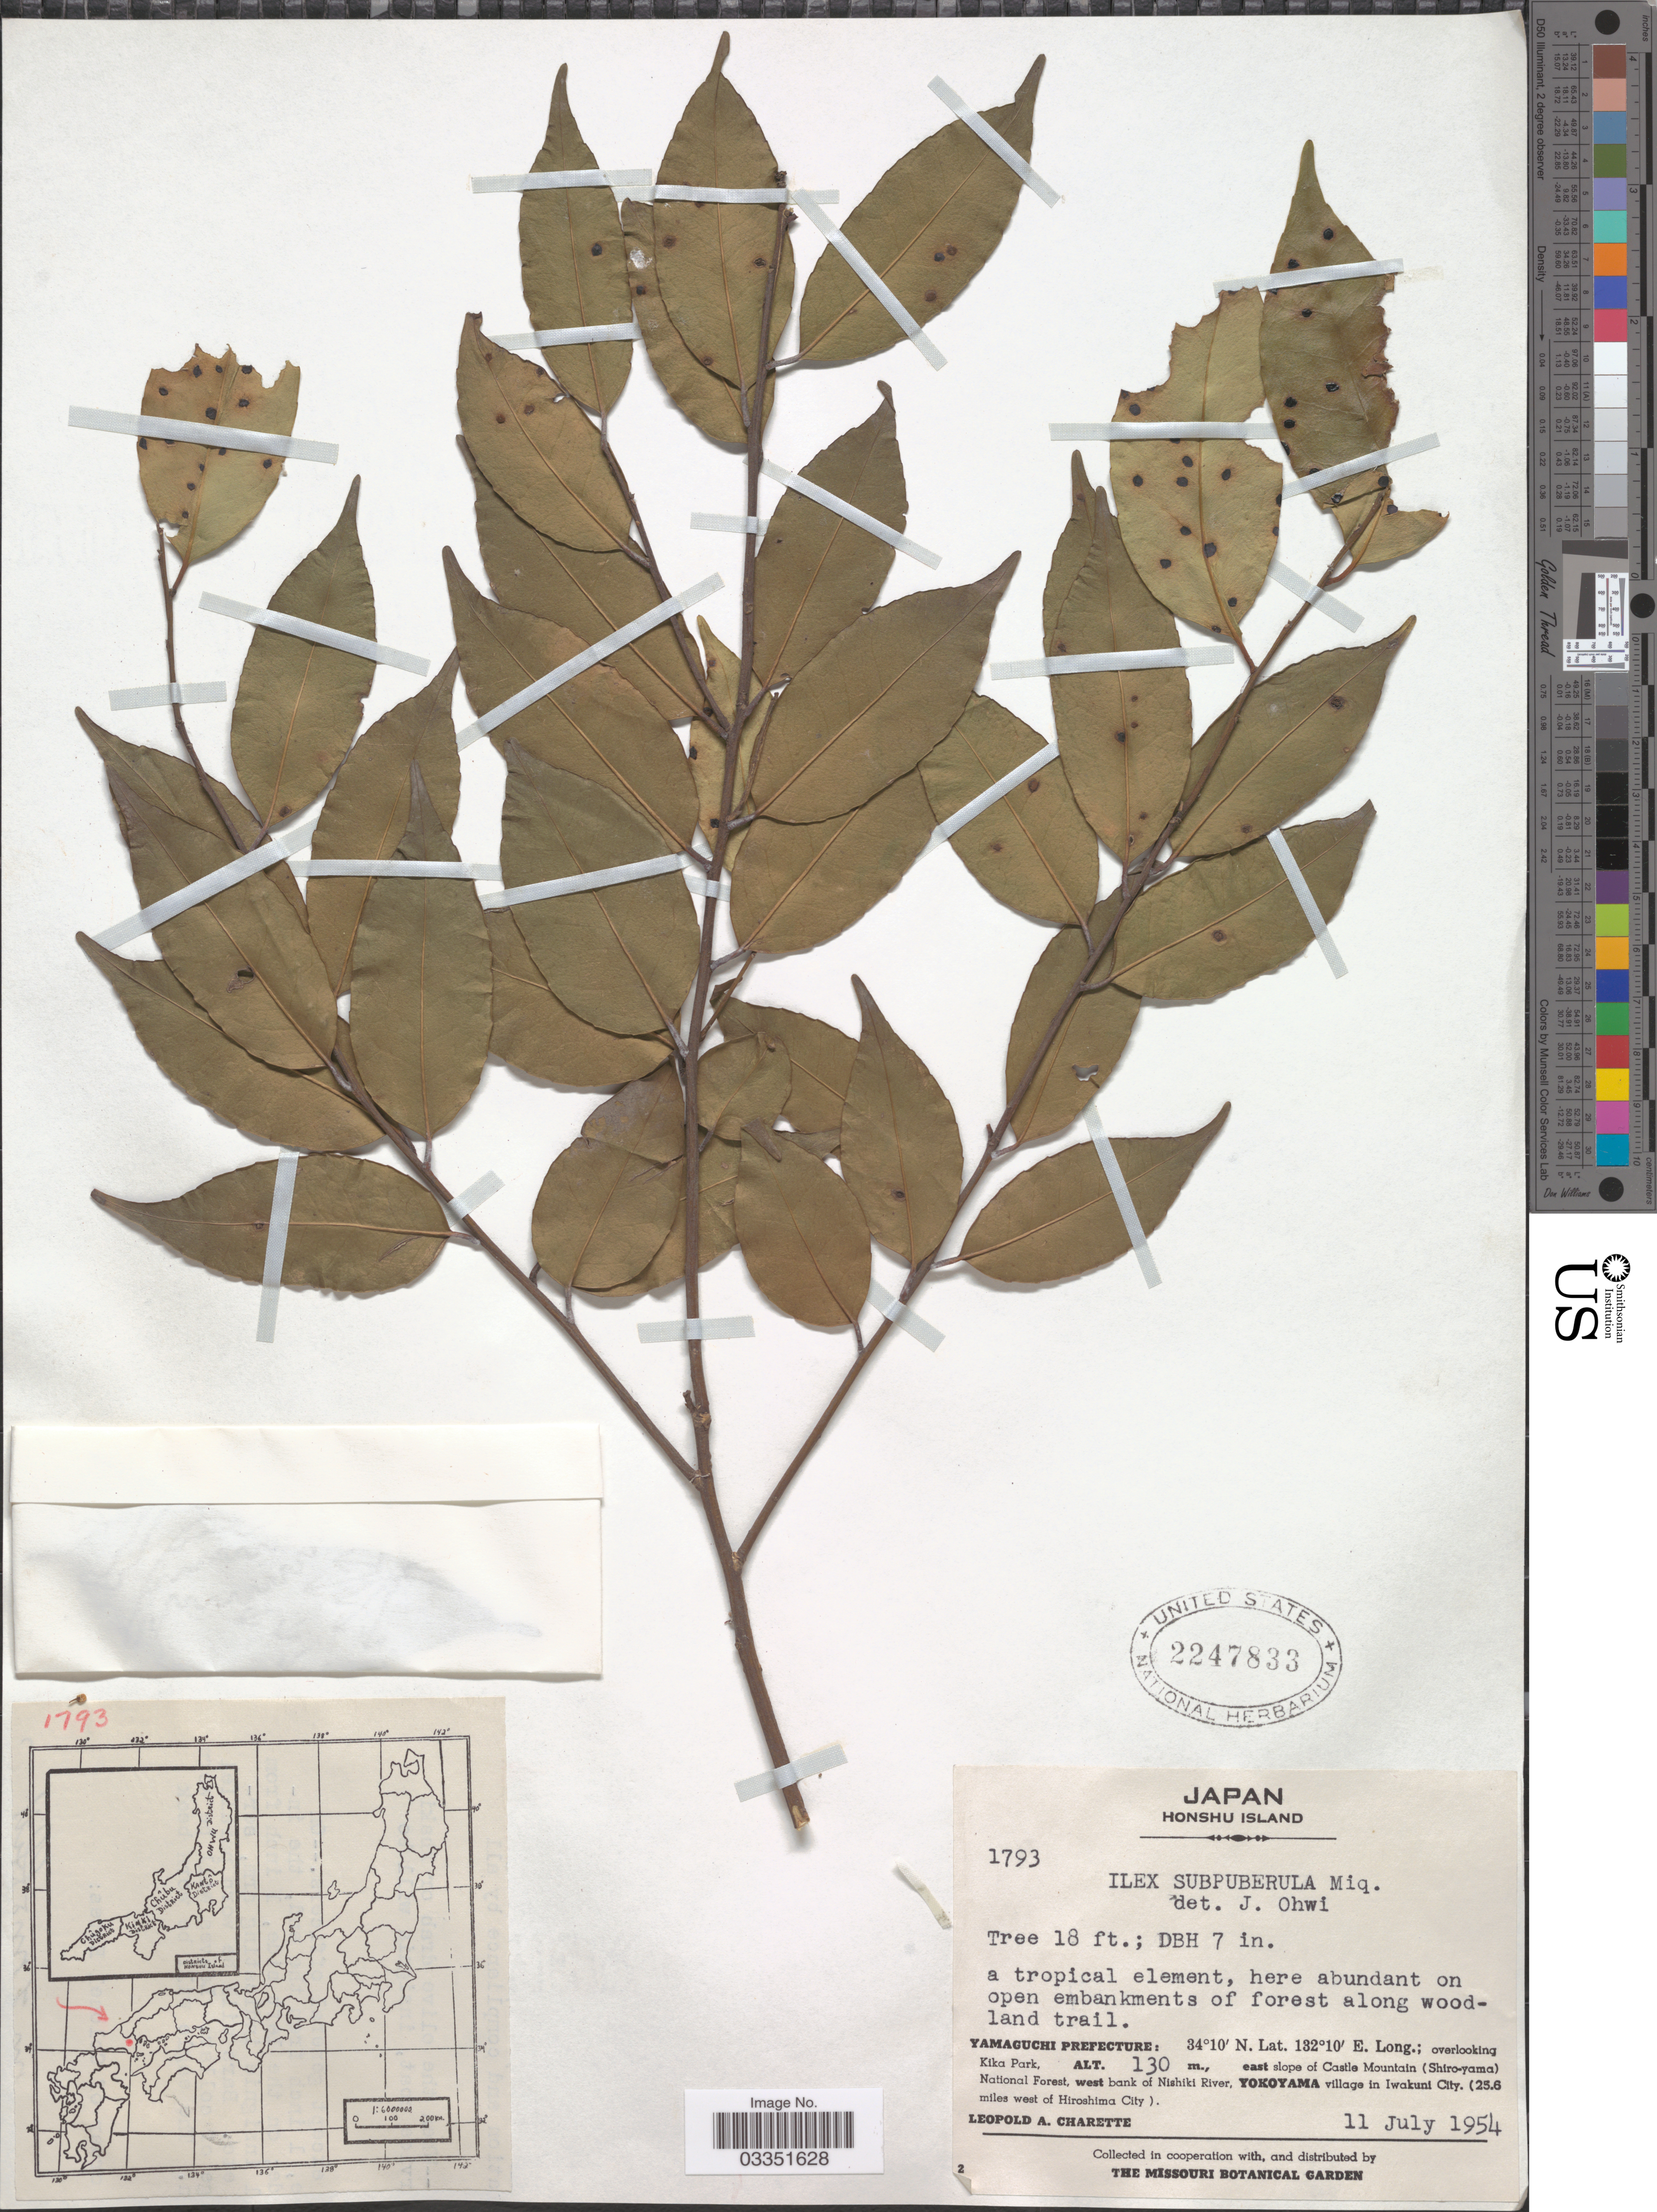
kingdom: Plantae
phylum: Tracheophyta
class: Magnoliopsida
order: Aquifoliales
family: Aquifoliaceae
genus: Ilex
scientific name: Ilex buergeri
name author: Miq.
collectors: L. A. Charette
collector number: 1793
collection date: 1954-07-11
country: Japan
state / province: Yamaguti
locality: Honshu Island. Yamaguchi Prefecture: overlooking Kika Park, east slope of Castle Mountain (Shiro-yama) National Forest, west bank of Nishiki River, Yokoyama village in Iwakuni City. (25.6 miles west of Hiroshima City).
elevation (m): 130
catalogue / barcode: US 2247833